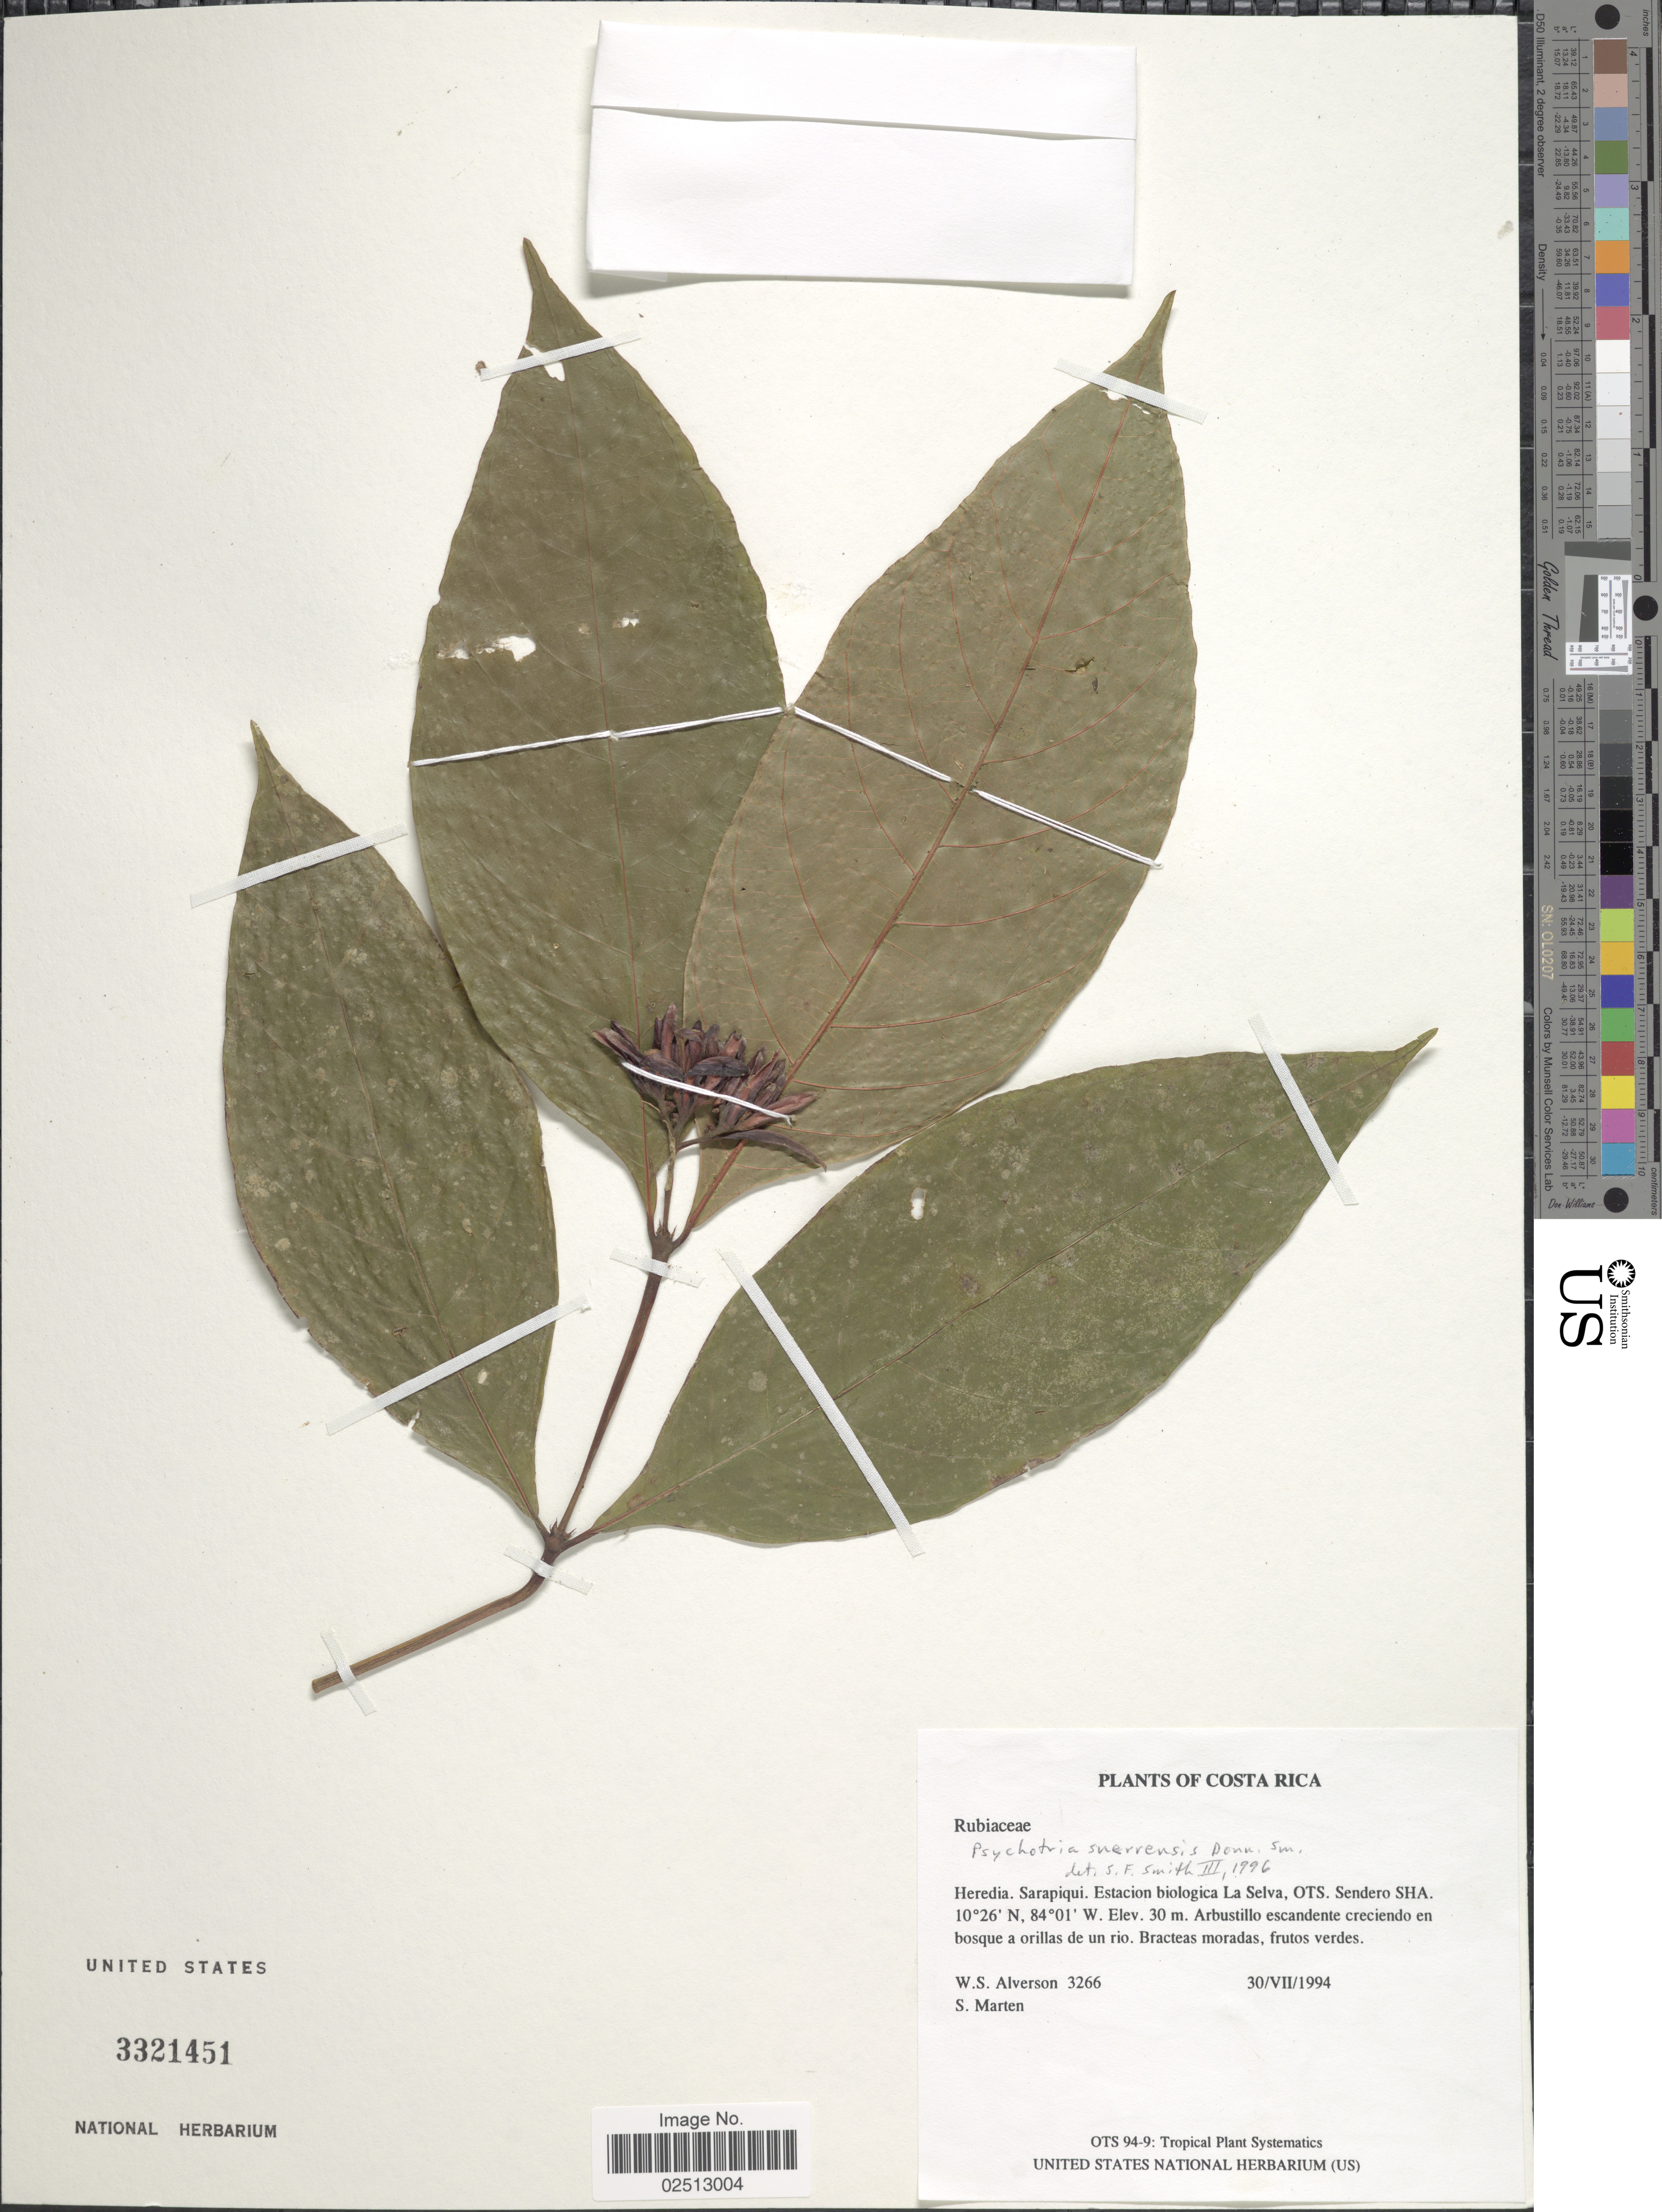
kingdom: Plantae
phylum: Tracheophyta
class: Magnoliopsida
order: Gentianales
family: Rubiaceae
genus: Psychotria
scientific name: Psychotria suerrensis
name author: Donn. Sm.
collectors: W. S. Alverson & S. Marten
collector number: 3266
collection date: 1994-07-30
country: Costa Rica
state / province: Heredia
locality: Heredia. Sarapiqui. Estacion biologica La Selva. OTS. Sendero SHA.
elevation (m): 30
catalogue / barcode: US 3321451